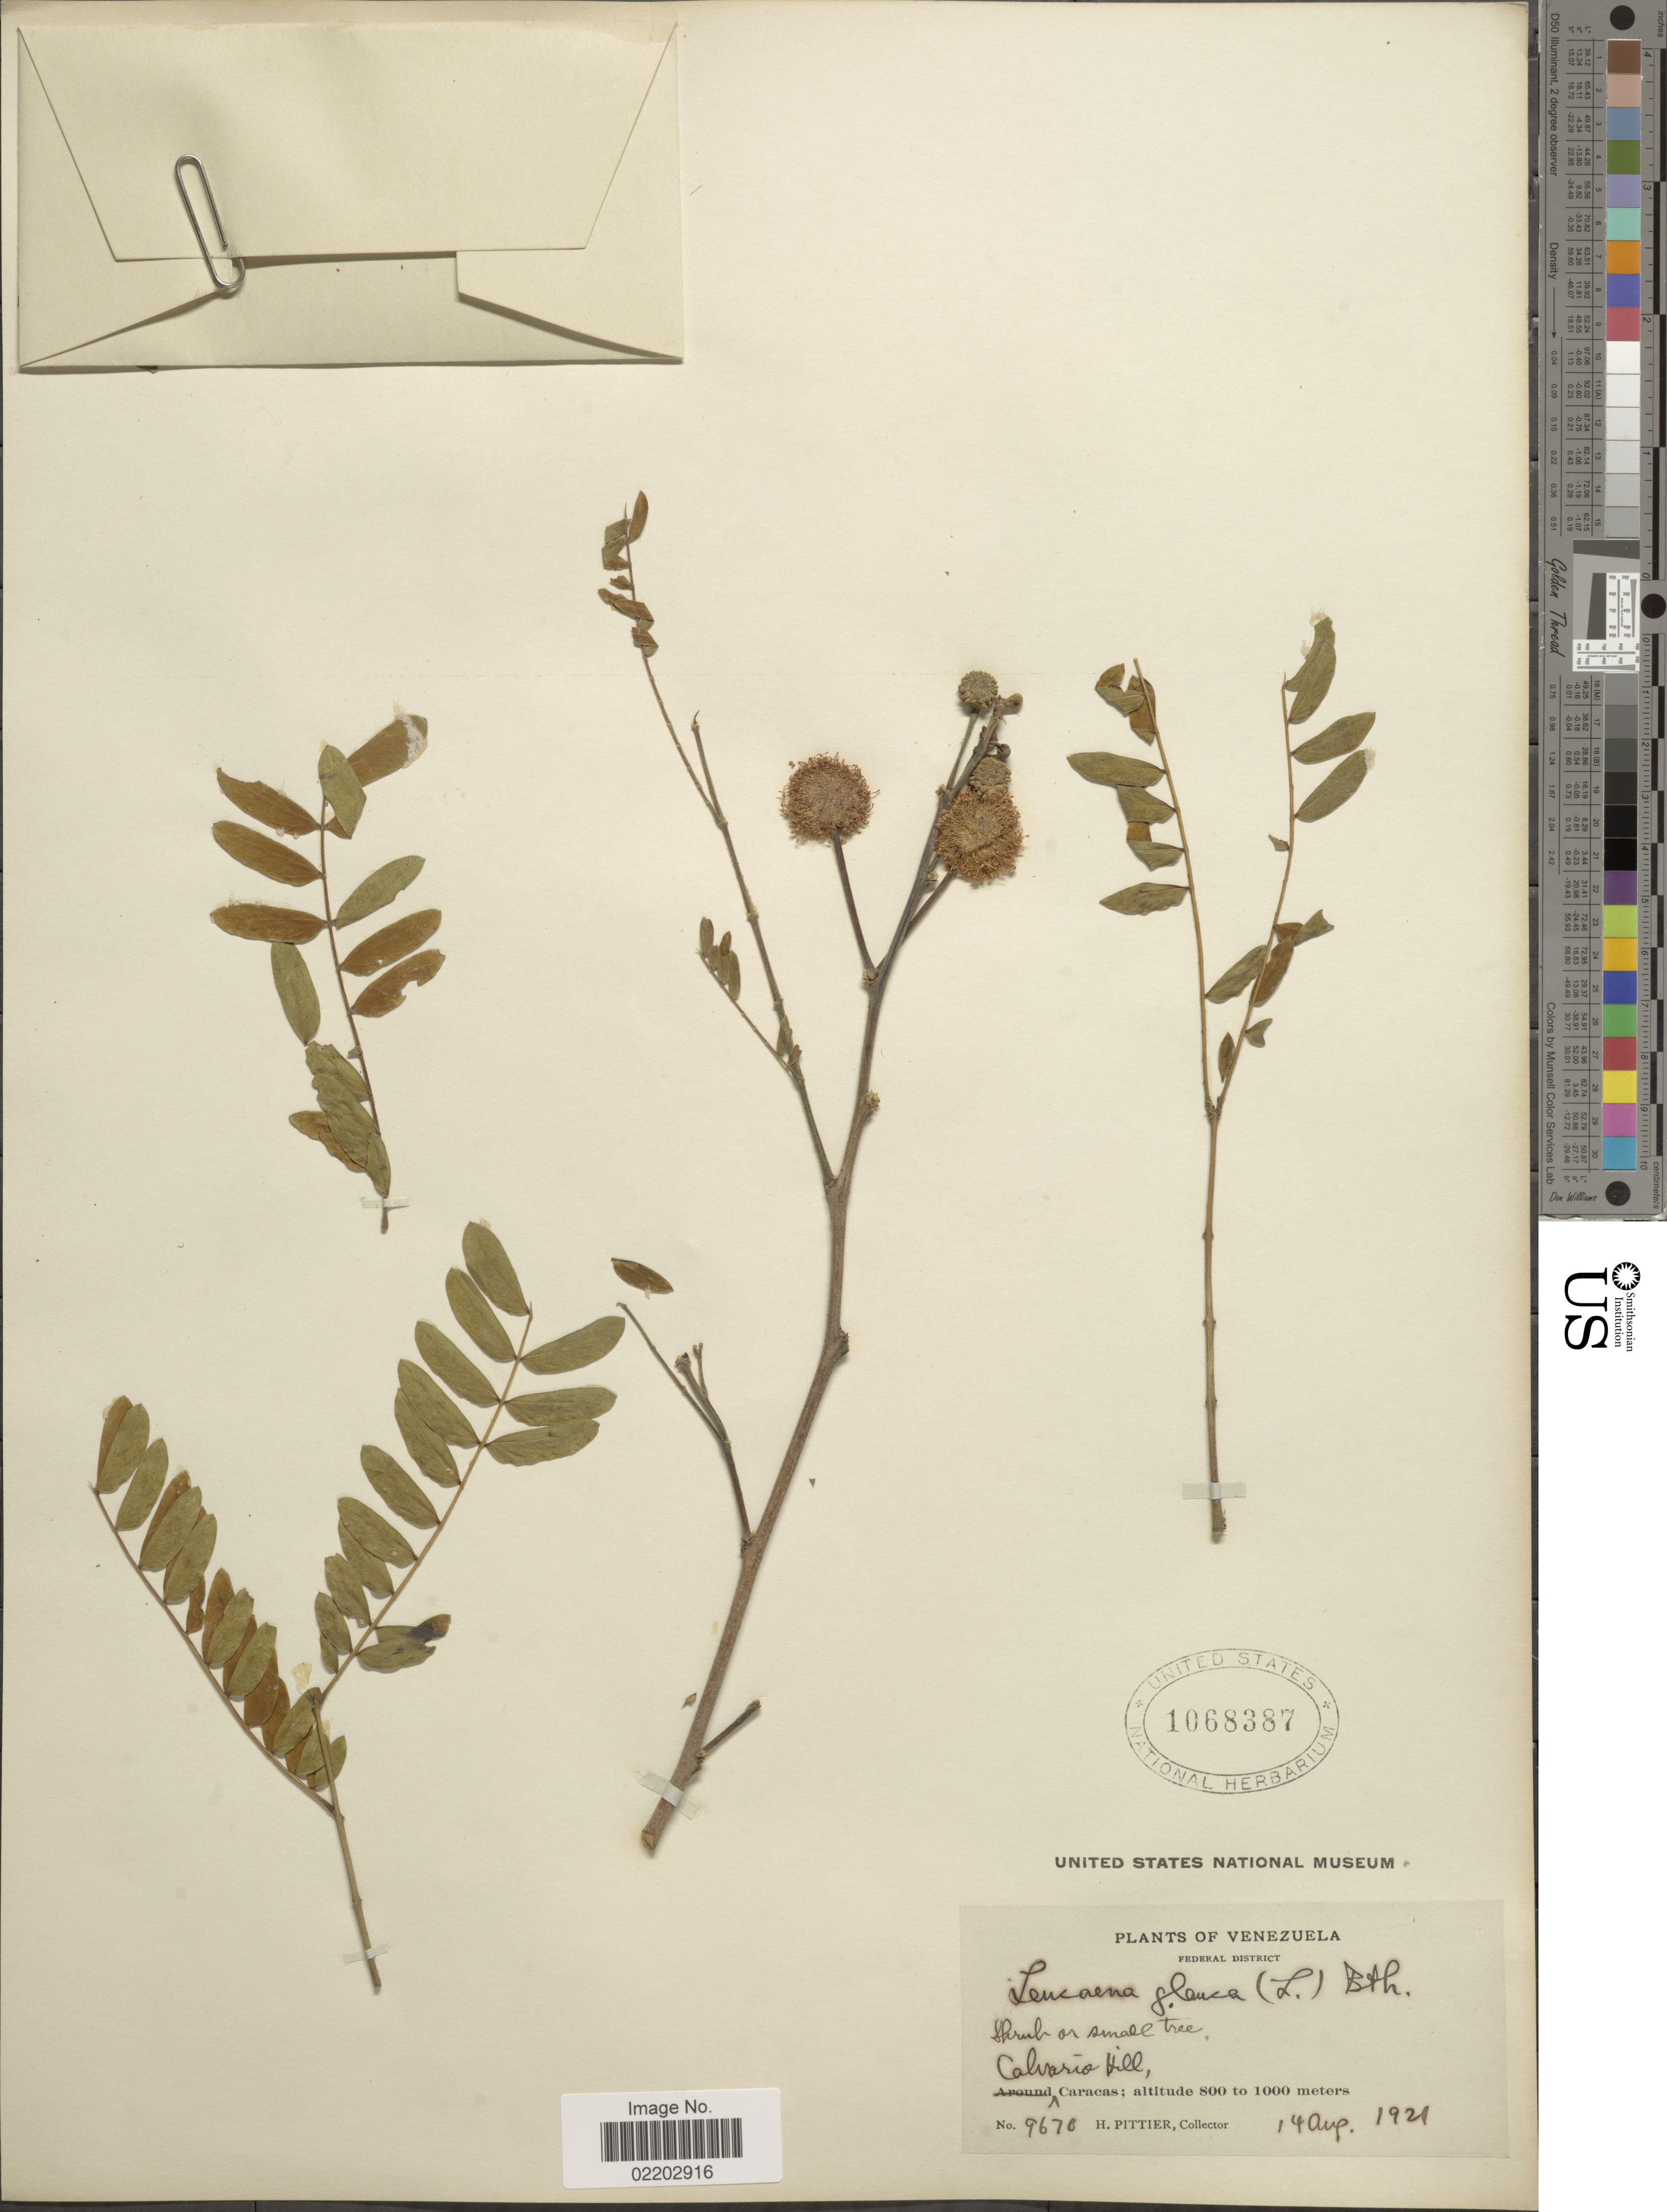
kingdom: Plantae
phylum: Tracheophyta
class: Magnoliopsida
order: Fabales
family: Fabaceae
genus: Leucaena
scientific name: Leucaena leucocephala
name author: (Lam.) de Wit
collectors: H. F. Pittier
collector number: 9670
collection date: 1921-08-14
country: Venezuela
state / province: Distrito Federal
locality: Federal District, Calvario Hill,Caracas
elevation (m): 800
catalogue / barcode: US 1068387